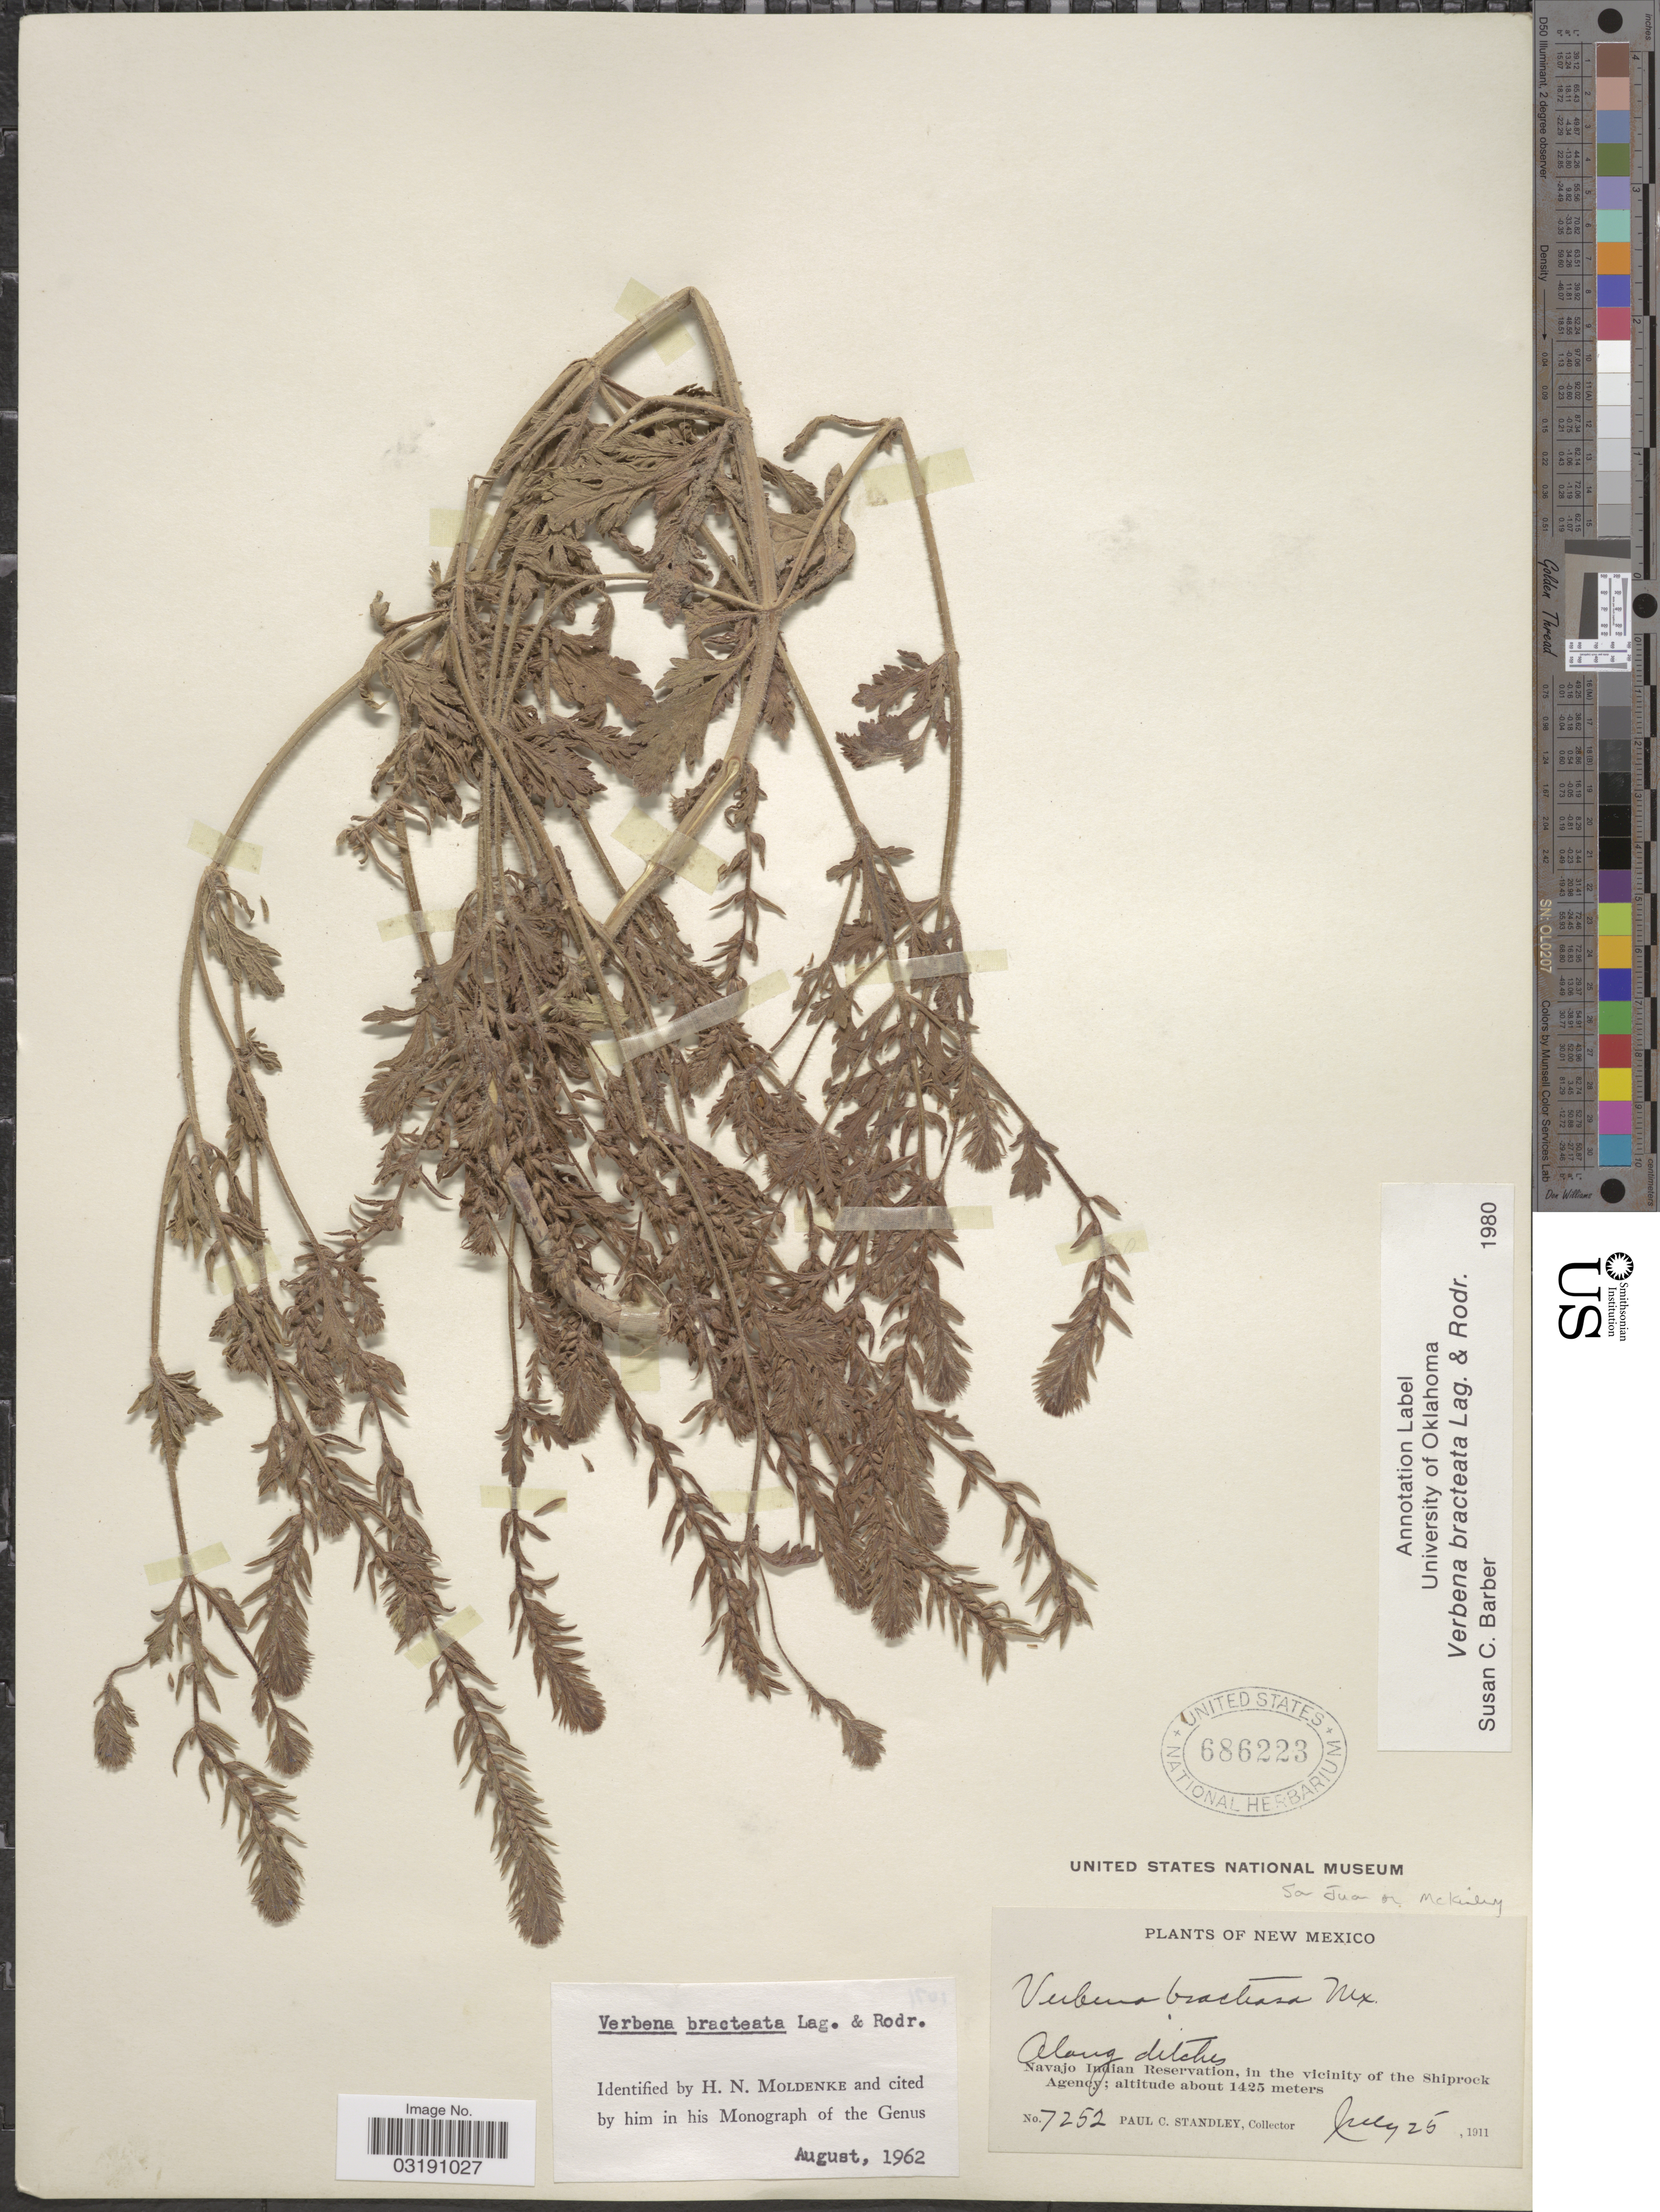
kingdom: Plantae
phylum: Tracheophyta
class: Magnoliopsida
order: Lamiales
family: Verbenaceae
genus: Verbena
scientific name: Verbena bracteata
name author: Cav. ex Lag. & Rodr.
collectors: P. C. Standley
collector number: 7252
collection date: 1911-07-25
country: United States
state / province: New Mexico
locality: Navajo Indian Reservation, in the vicinity of the Shiprock Agency. San Juan or McKinley.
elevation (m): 1425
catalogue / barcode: US 686223